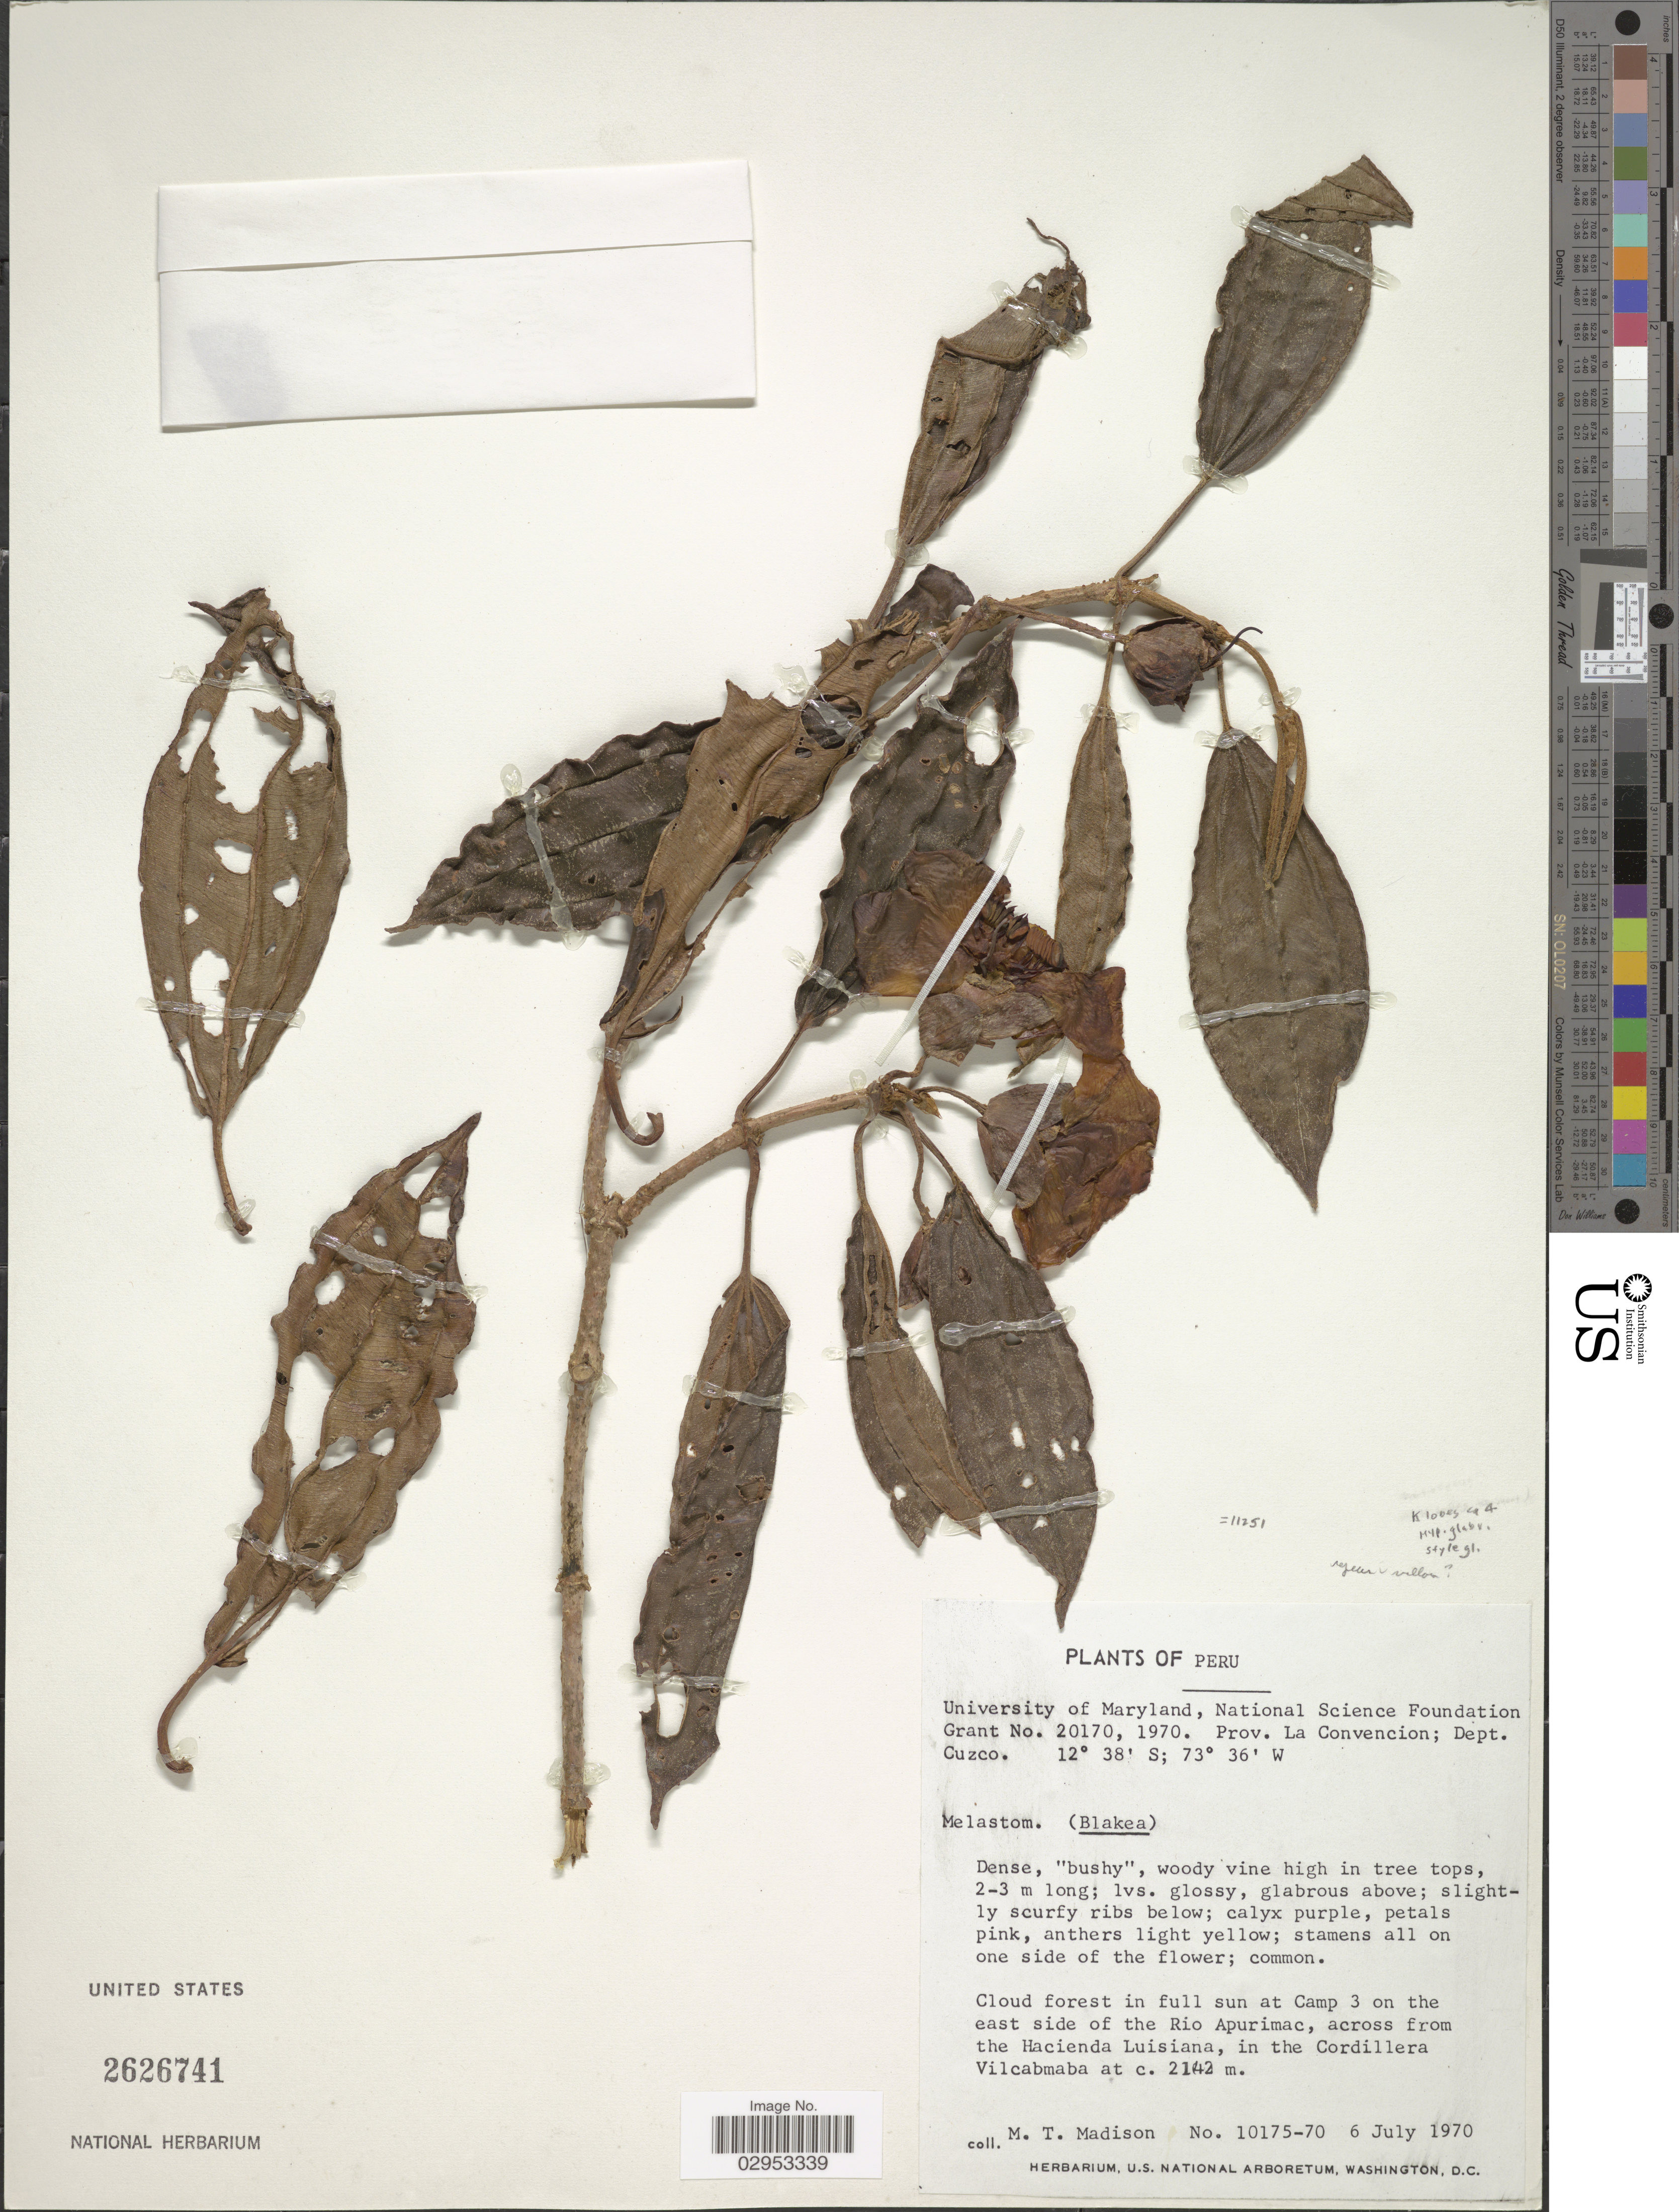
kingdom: Plantae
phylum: Tracheophyta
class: Magnoliopsida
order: Myrtales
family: Melastomataceae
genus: Blakea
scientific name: Blakea repens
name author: (Ruiz & Pav.) D. Don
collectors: M. T. Madison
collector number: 10175-70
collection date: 1970-07-06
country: Peru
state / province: Cusco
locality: Prov. La Convencion; Dept. Cuzco. At Camp 3 on the east side of the Rio Apurimac, across from the Hacienda Luisiana, in the Cordillera Vilcabamba.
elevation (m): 2142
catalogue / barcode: US 2626741